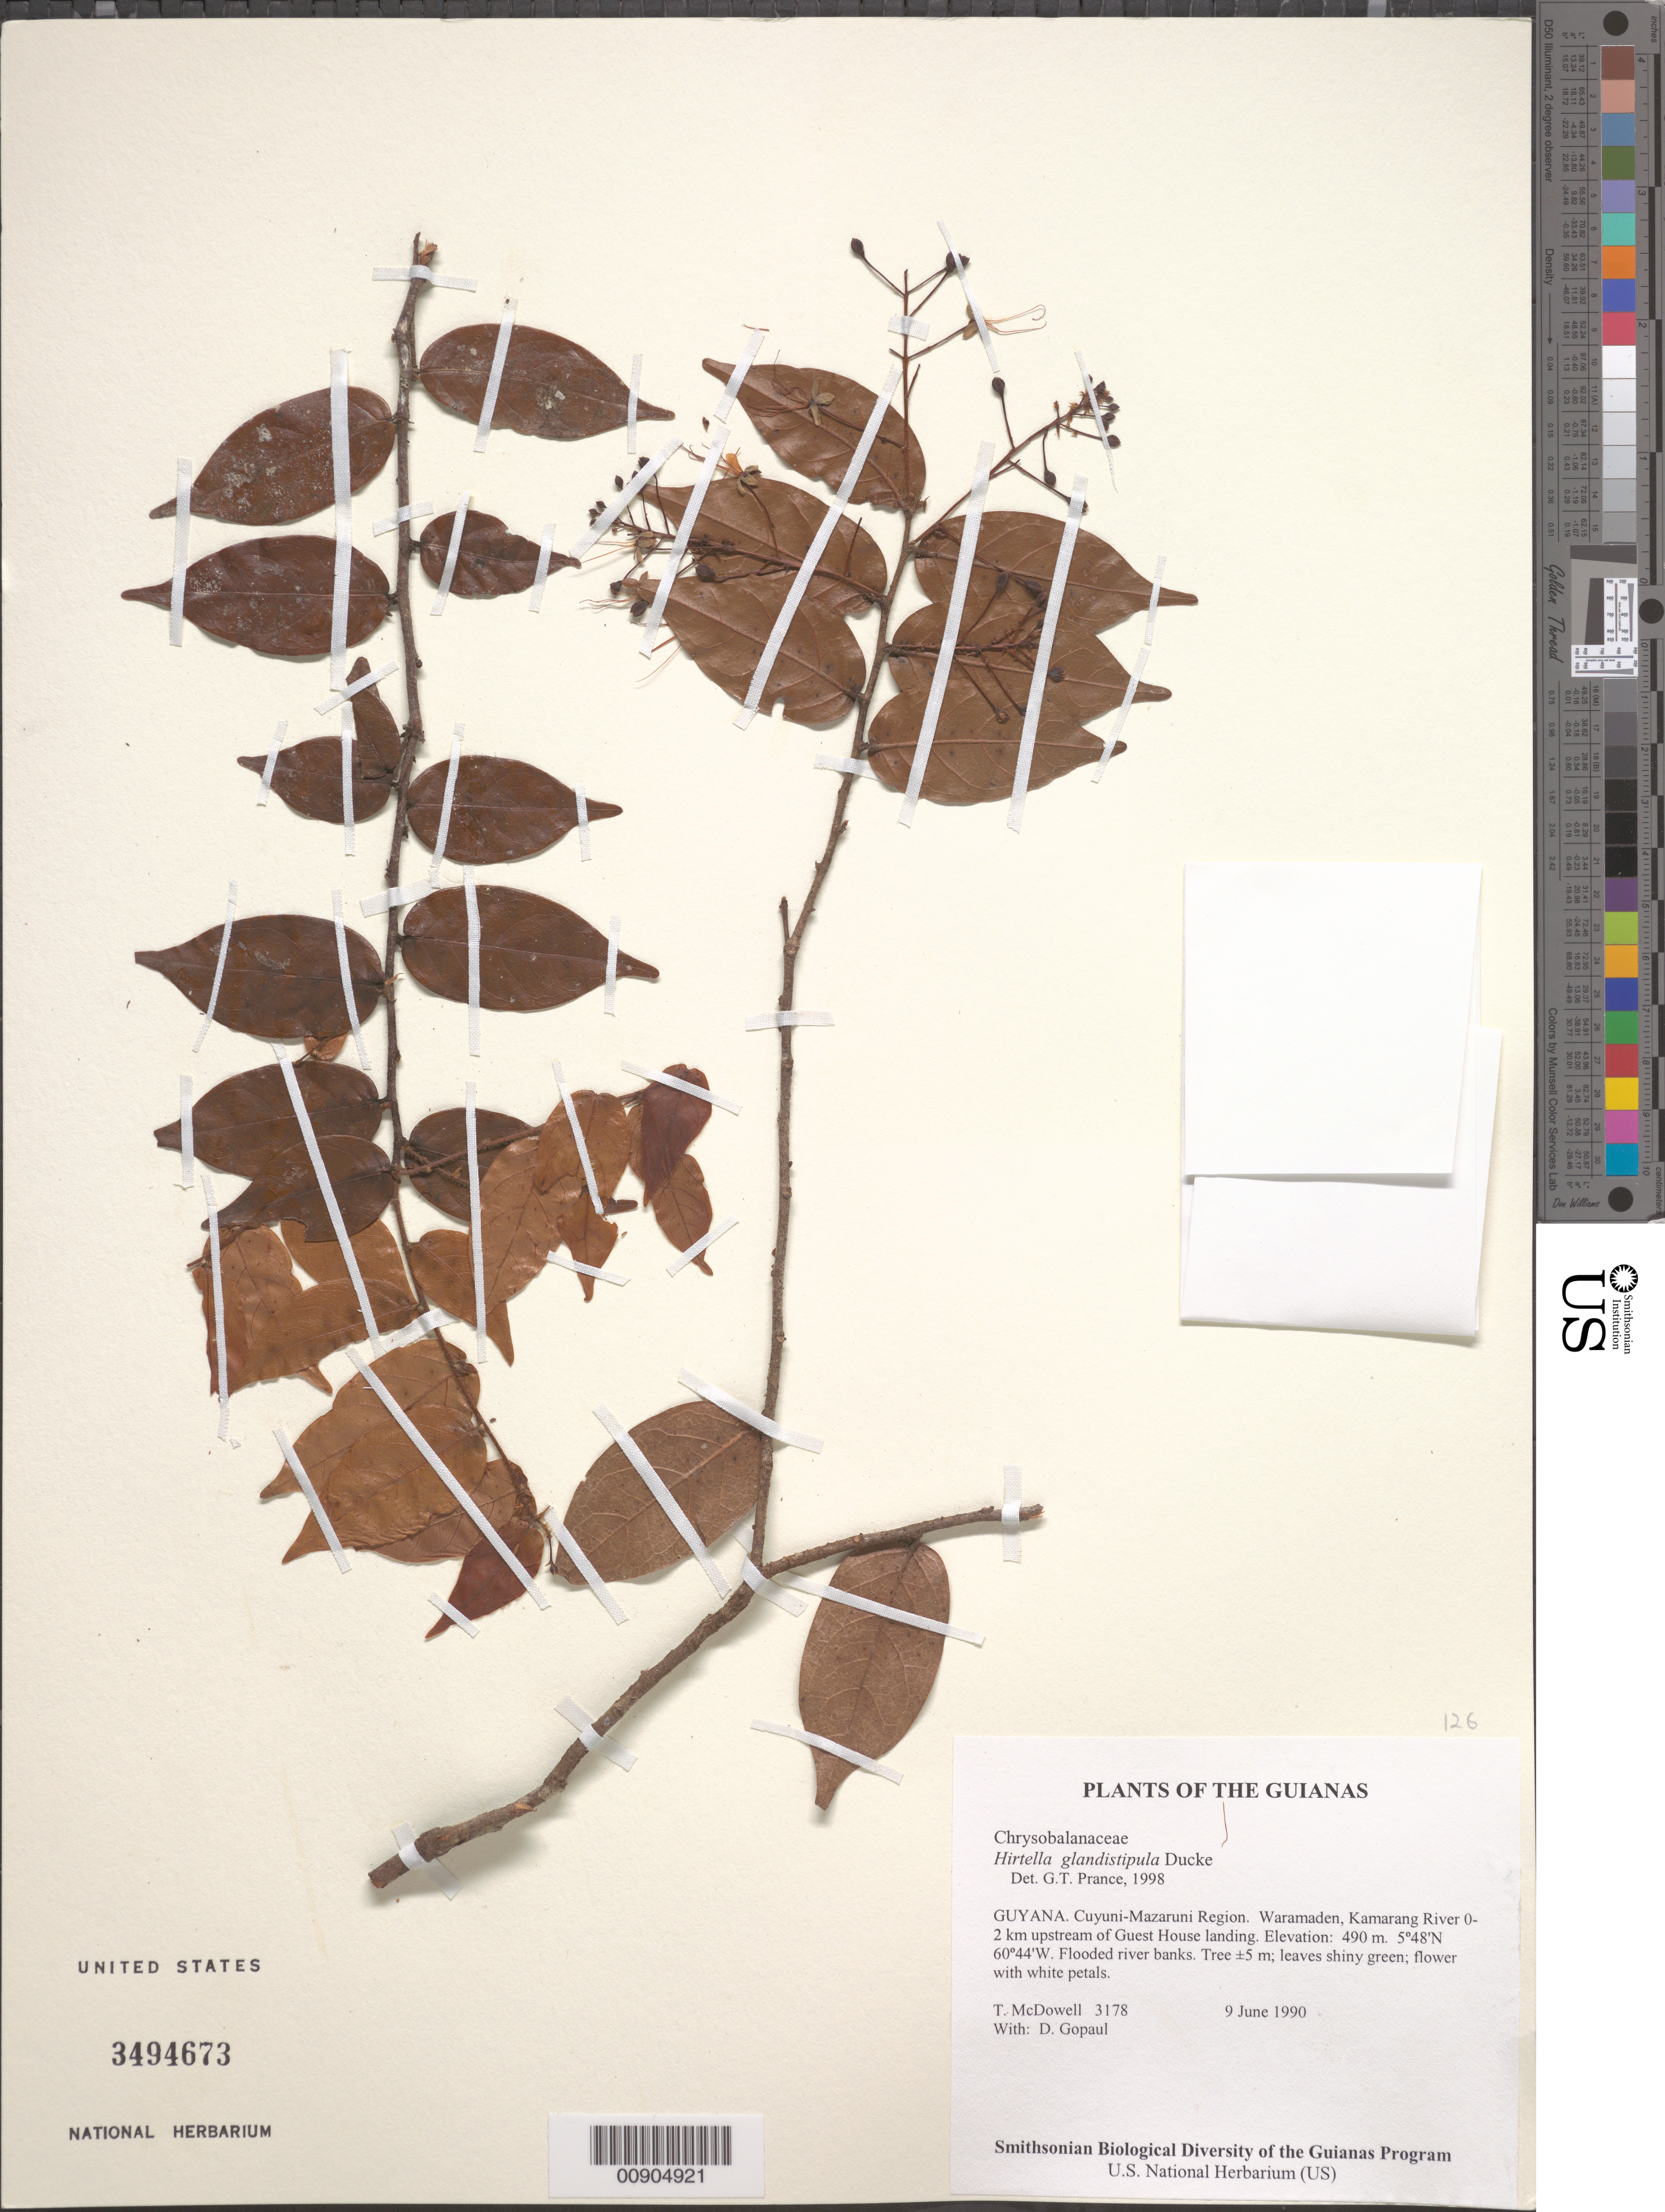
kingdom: Plantae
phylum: Tracheophyta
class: Magnoliopsida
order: Malpighiales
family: Chrysobalanaceae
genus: Hirtella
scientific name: Hirtella glandistipula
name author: Ducke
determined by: Prance, G. T.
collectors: T. McDowell & D. Gopaul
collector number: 3178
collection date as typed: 9 June 1990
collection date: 1990-06-09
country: Guyana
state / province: Cuyuni-Mazaruni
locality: Waramaden, Kamarang River 0-2 km upstream of Guest House landing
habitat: Flooded river banks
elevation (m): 490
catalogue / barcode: US 3494673